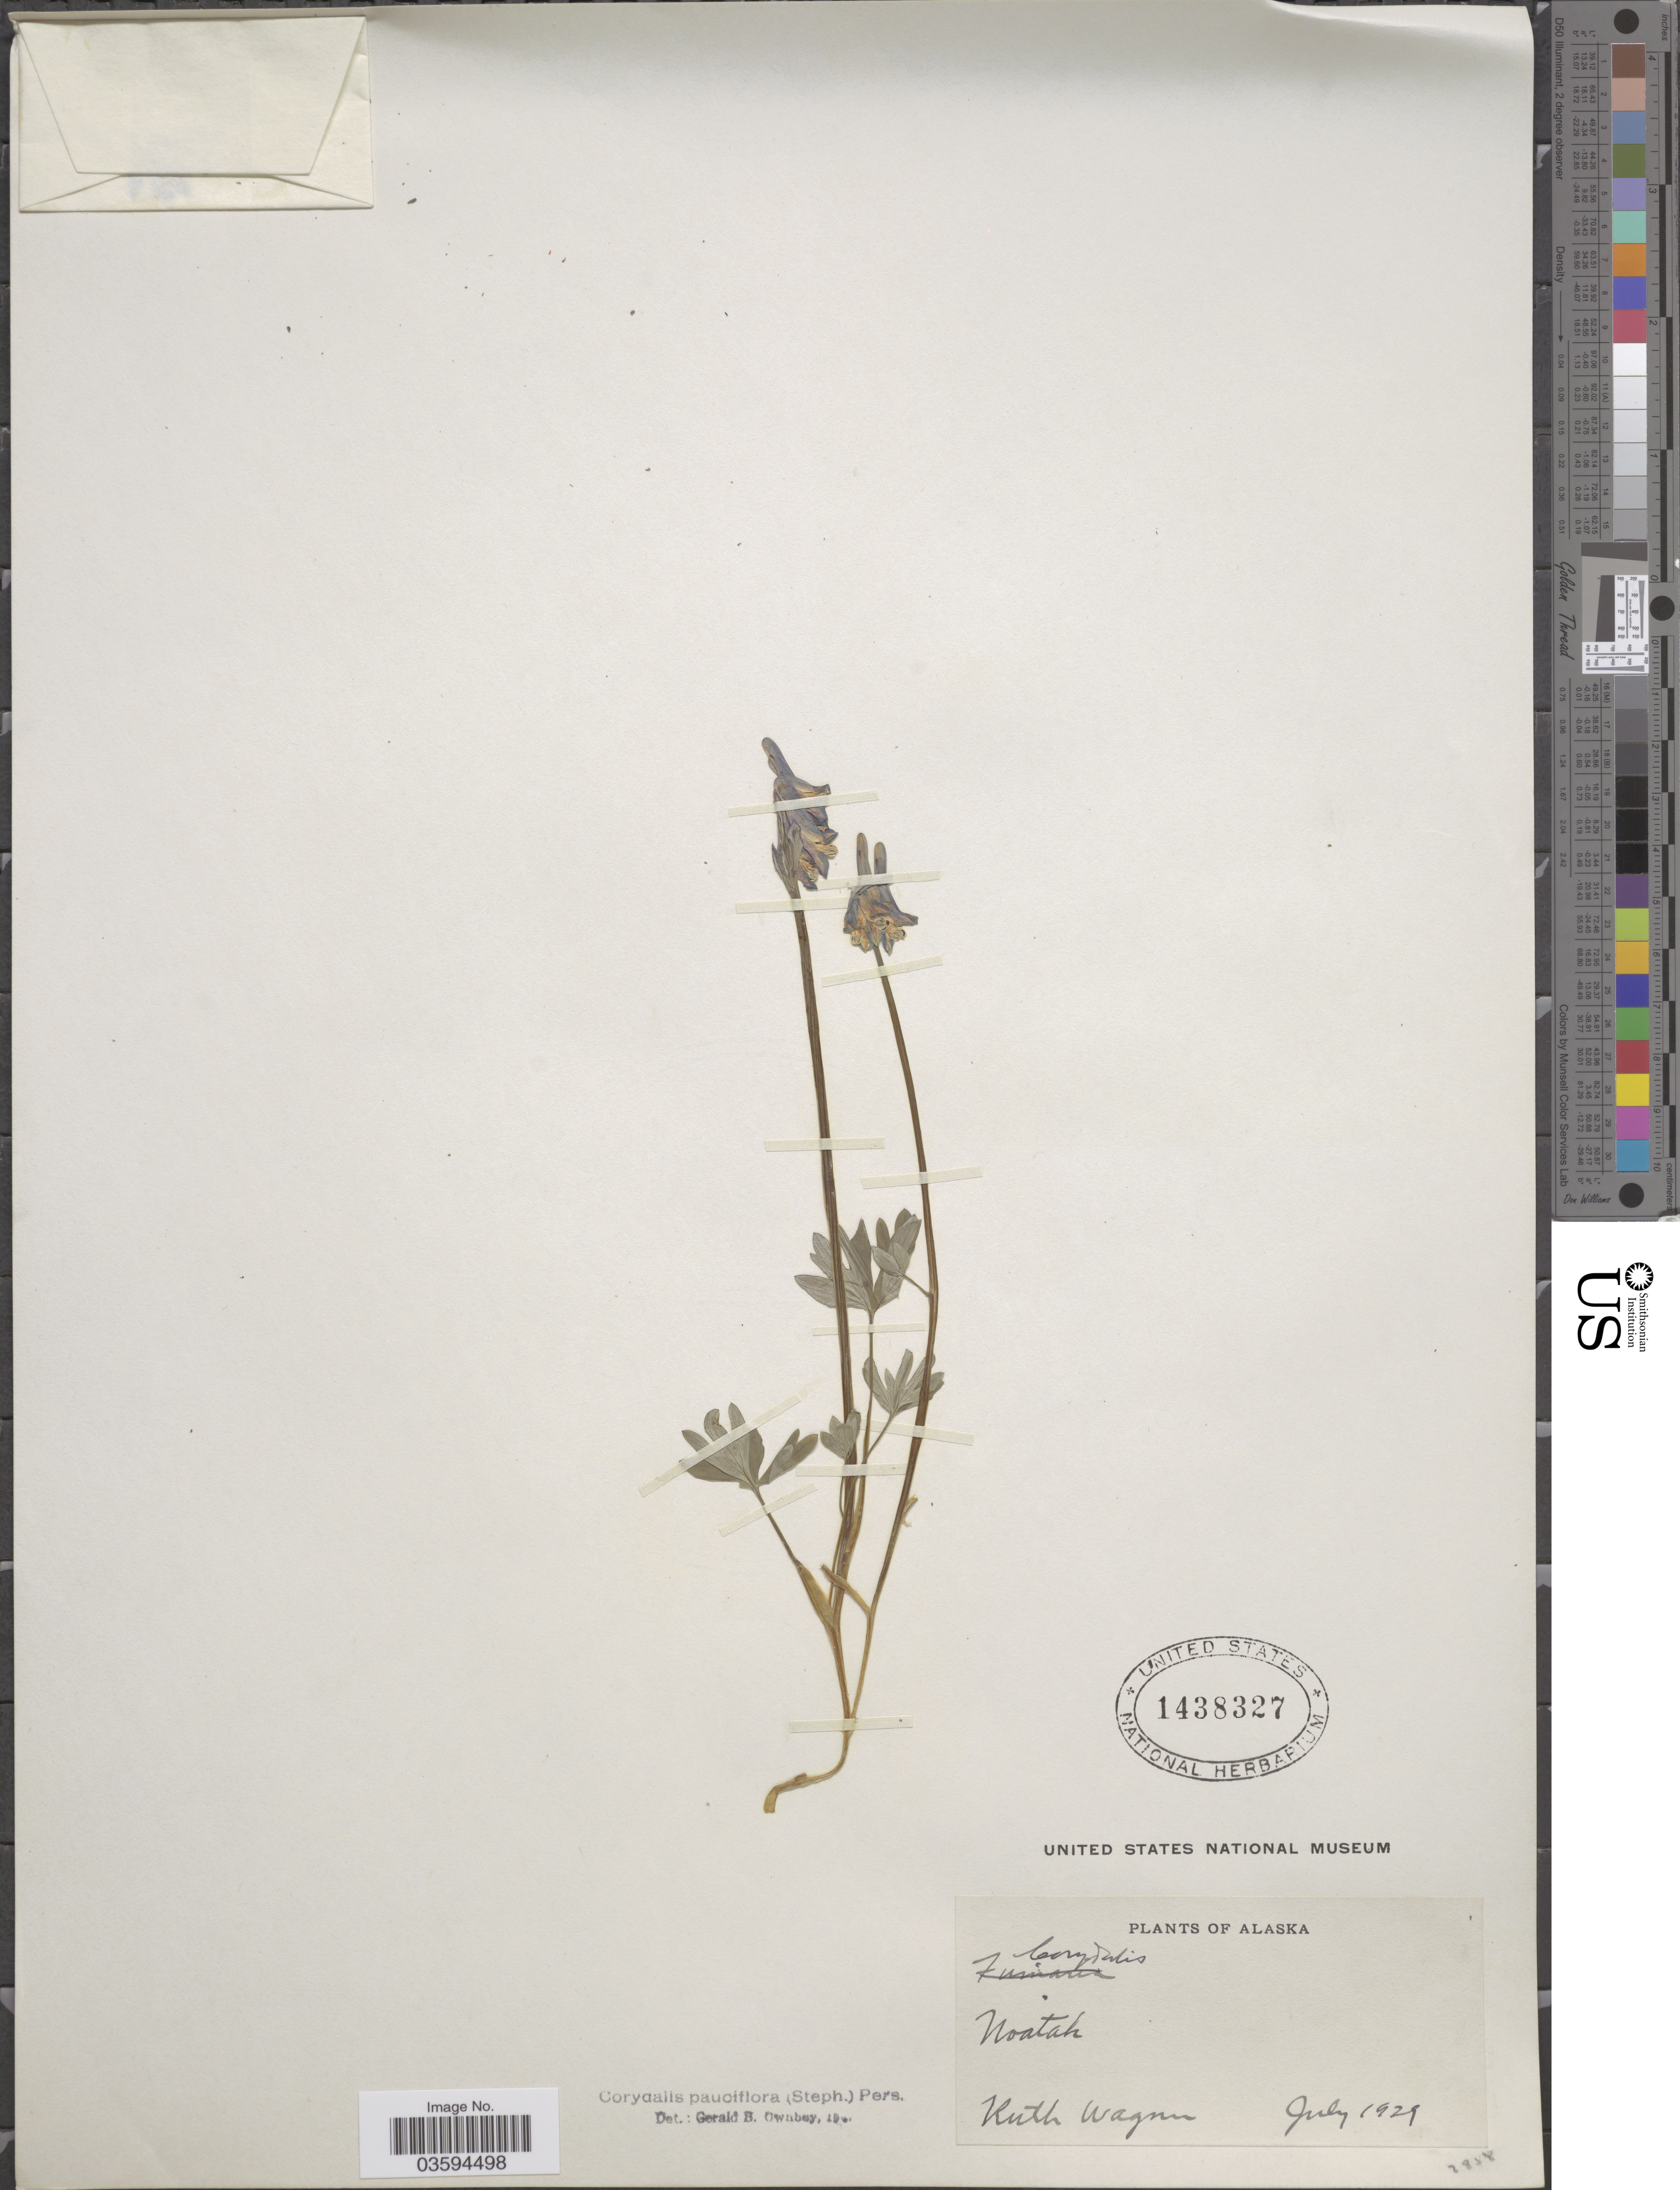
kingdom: Plantae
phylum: Tracheophyta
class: Magnoliopsida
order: Ranunculales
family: Papaveraceae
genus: Corydalis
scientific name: Corydalis pauciflora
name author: (Stephan) Pers.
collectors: R. Wagner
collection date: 1929-07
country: United States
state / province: Alaska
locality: Noatak.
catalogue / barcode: US 1438327